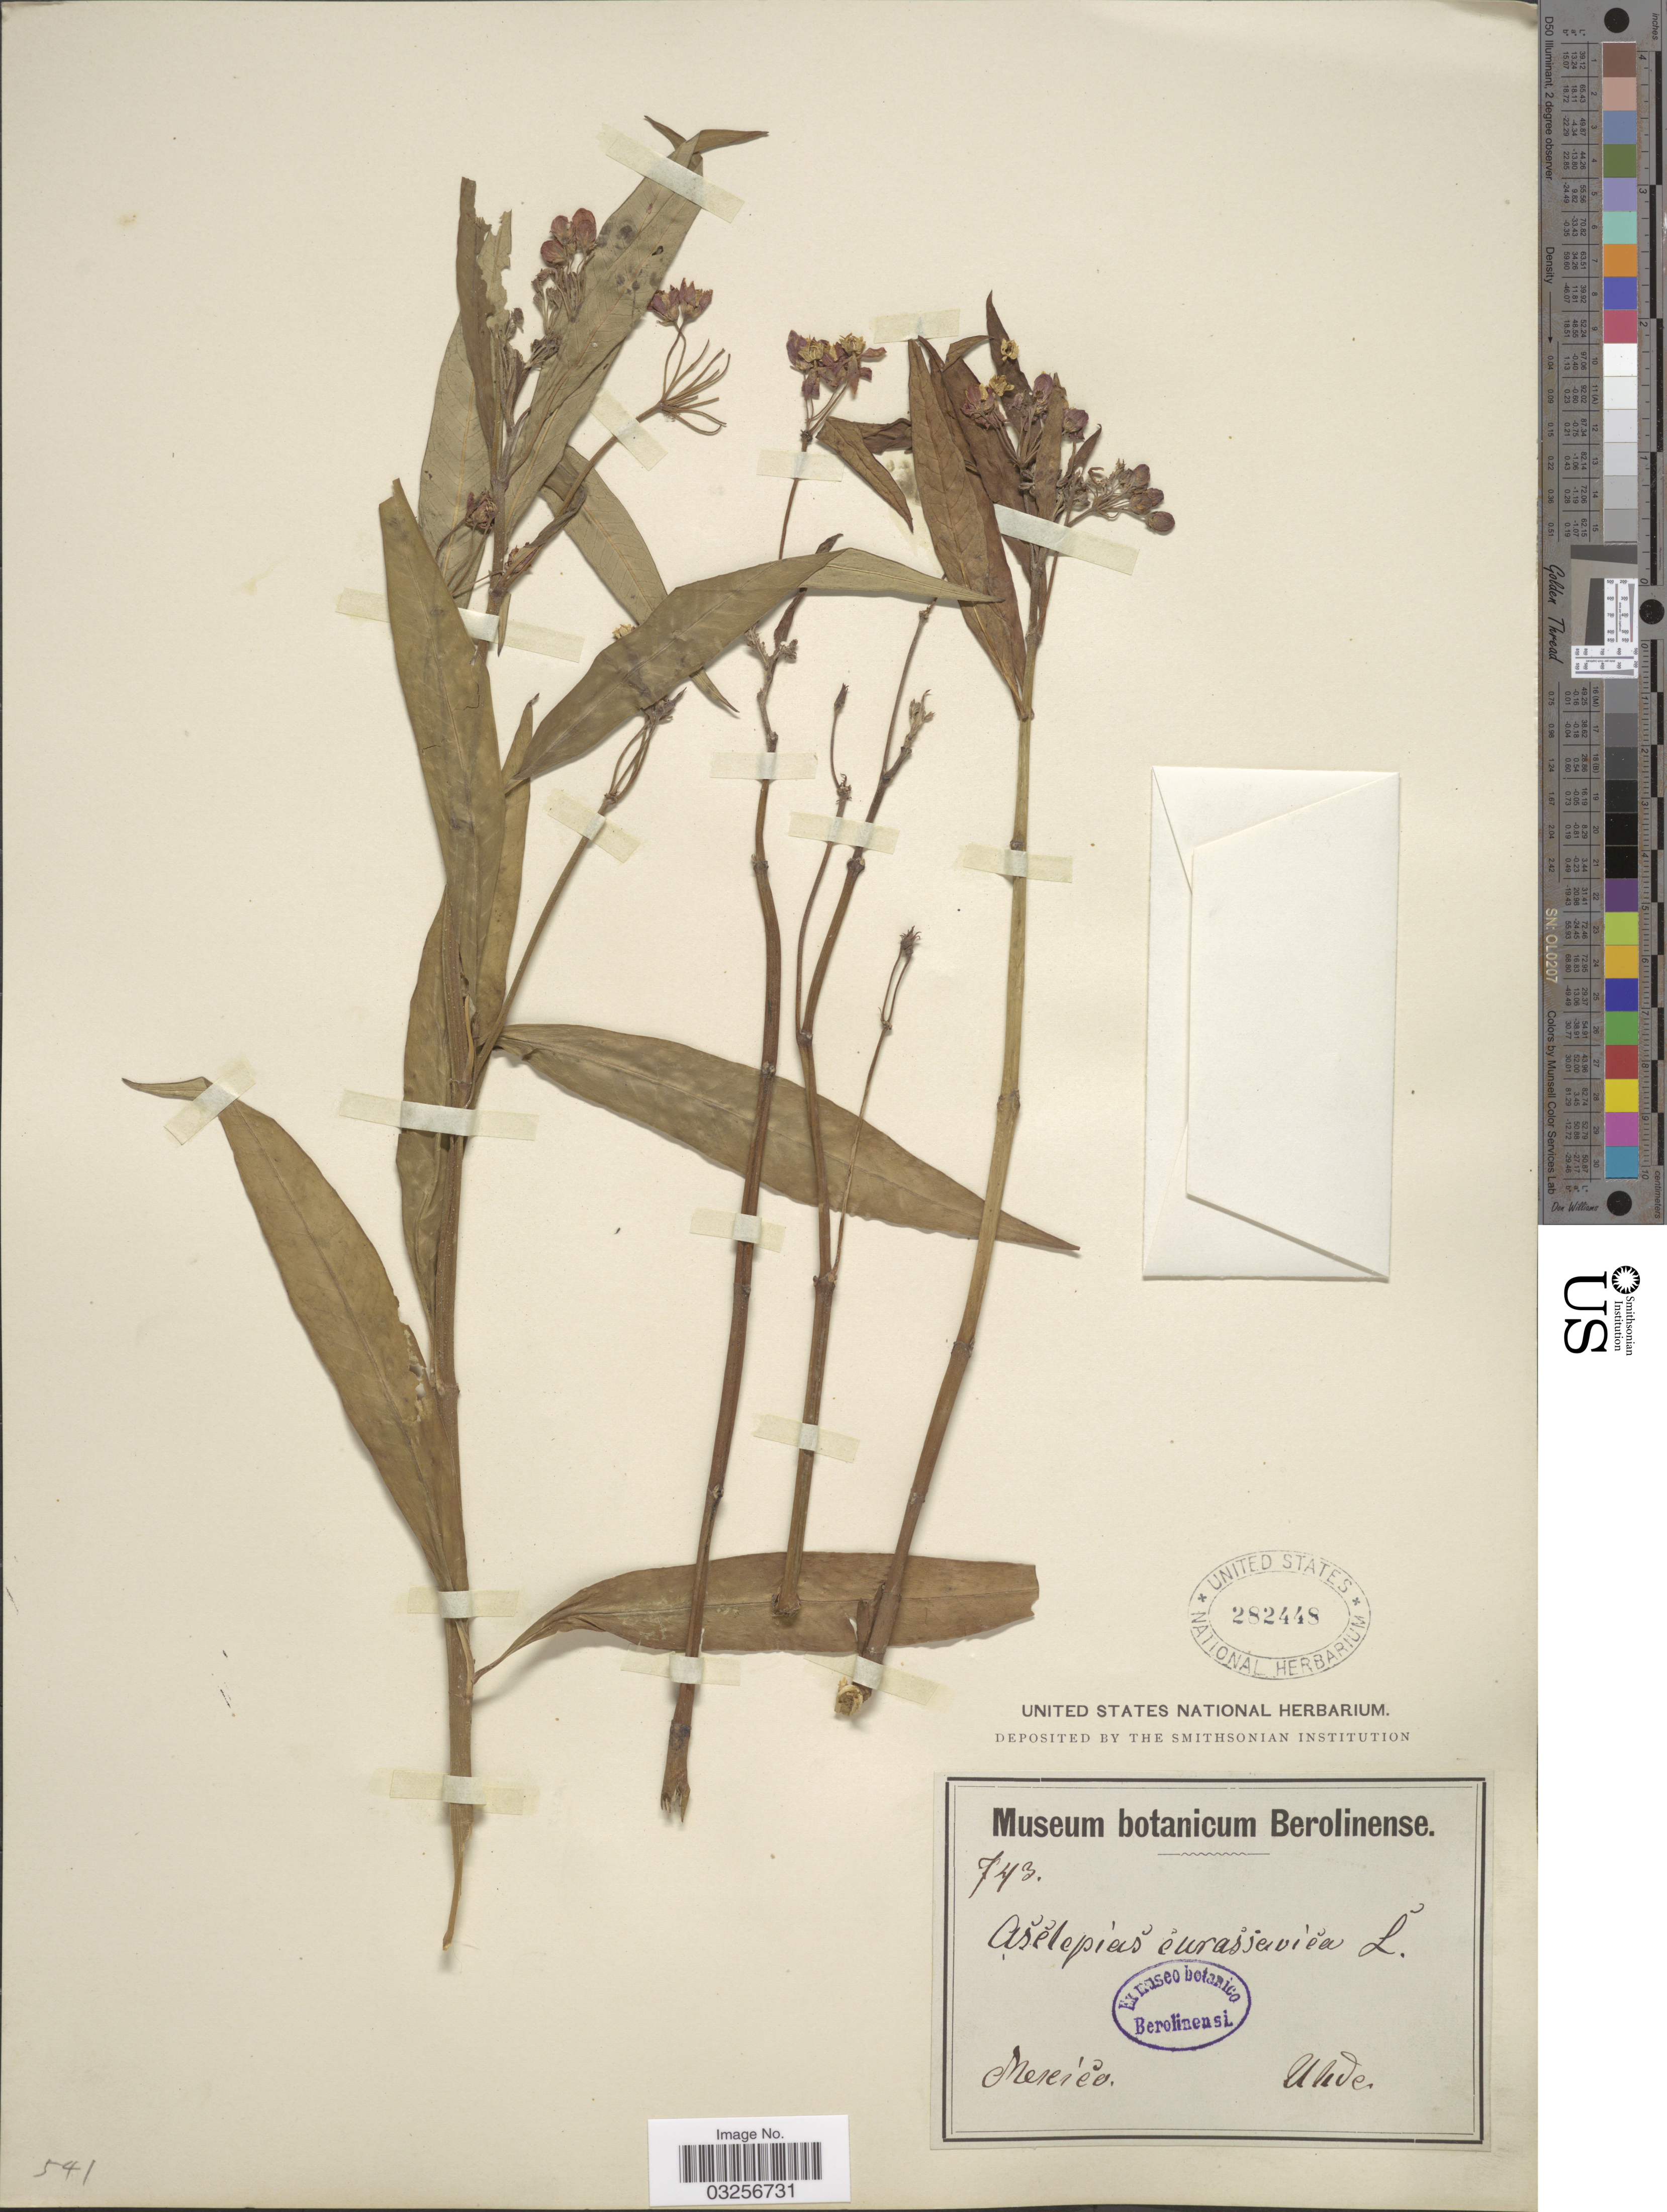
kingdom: Plantae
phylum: Tracheophyta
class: Magnoliopsida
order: Gentianales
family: Apocynaceae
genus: Asclepias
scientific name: Asclepias curassavica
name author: L.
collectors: Ulede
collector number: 743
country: Mexico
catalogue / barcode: US 282448